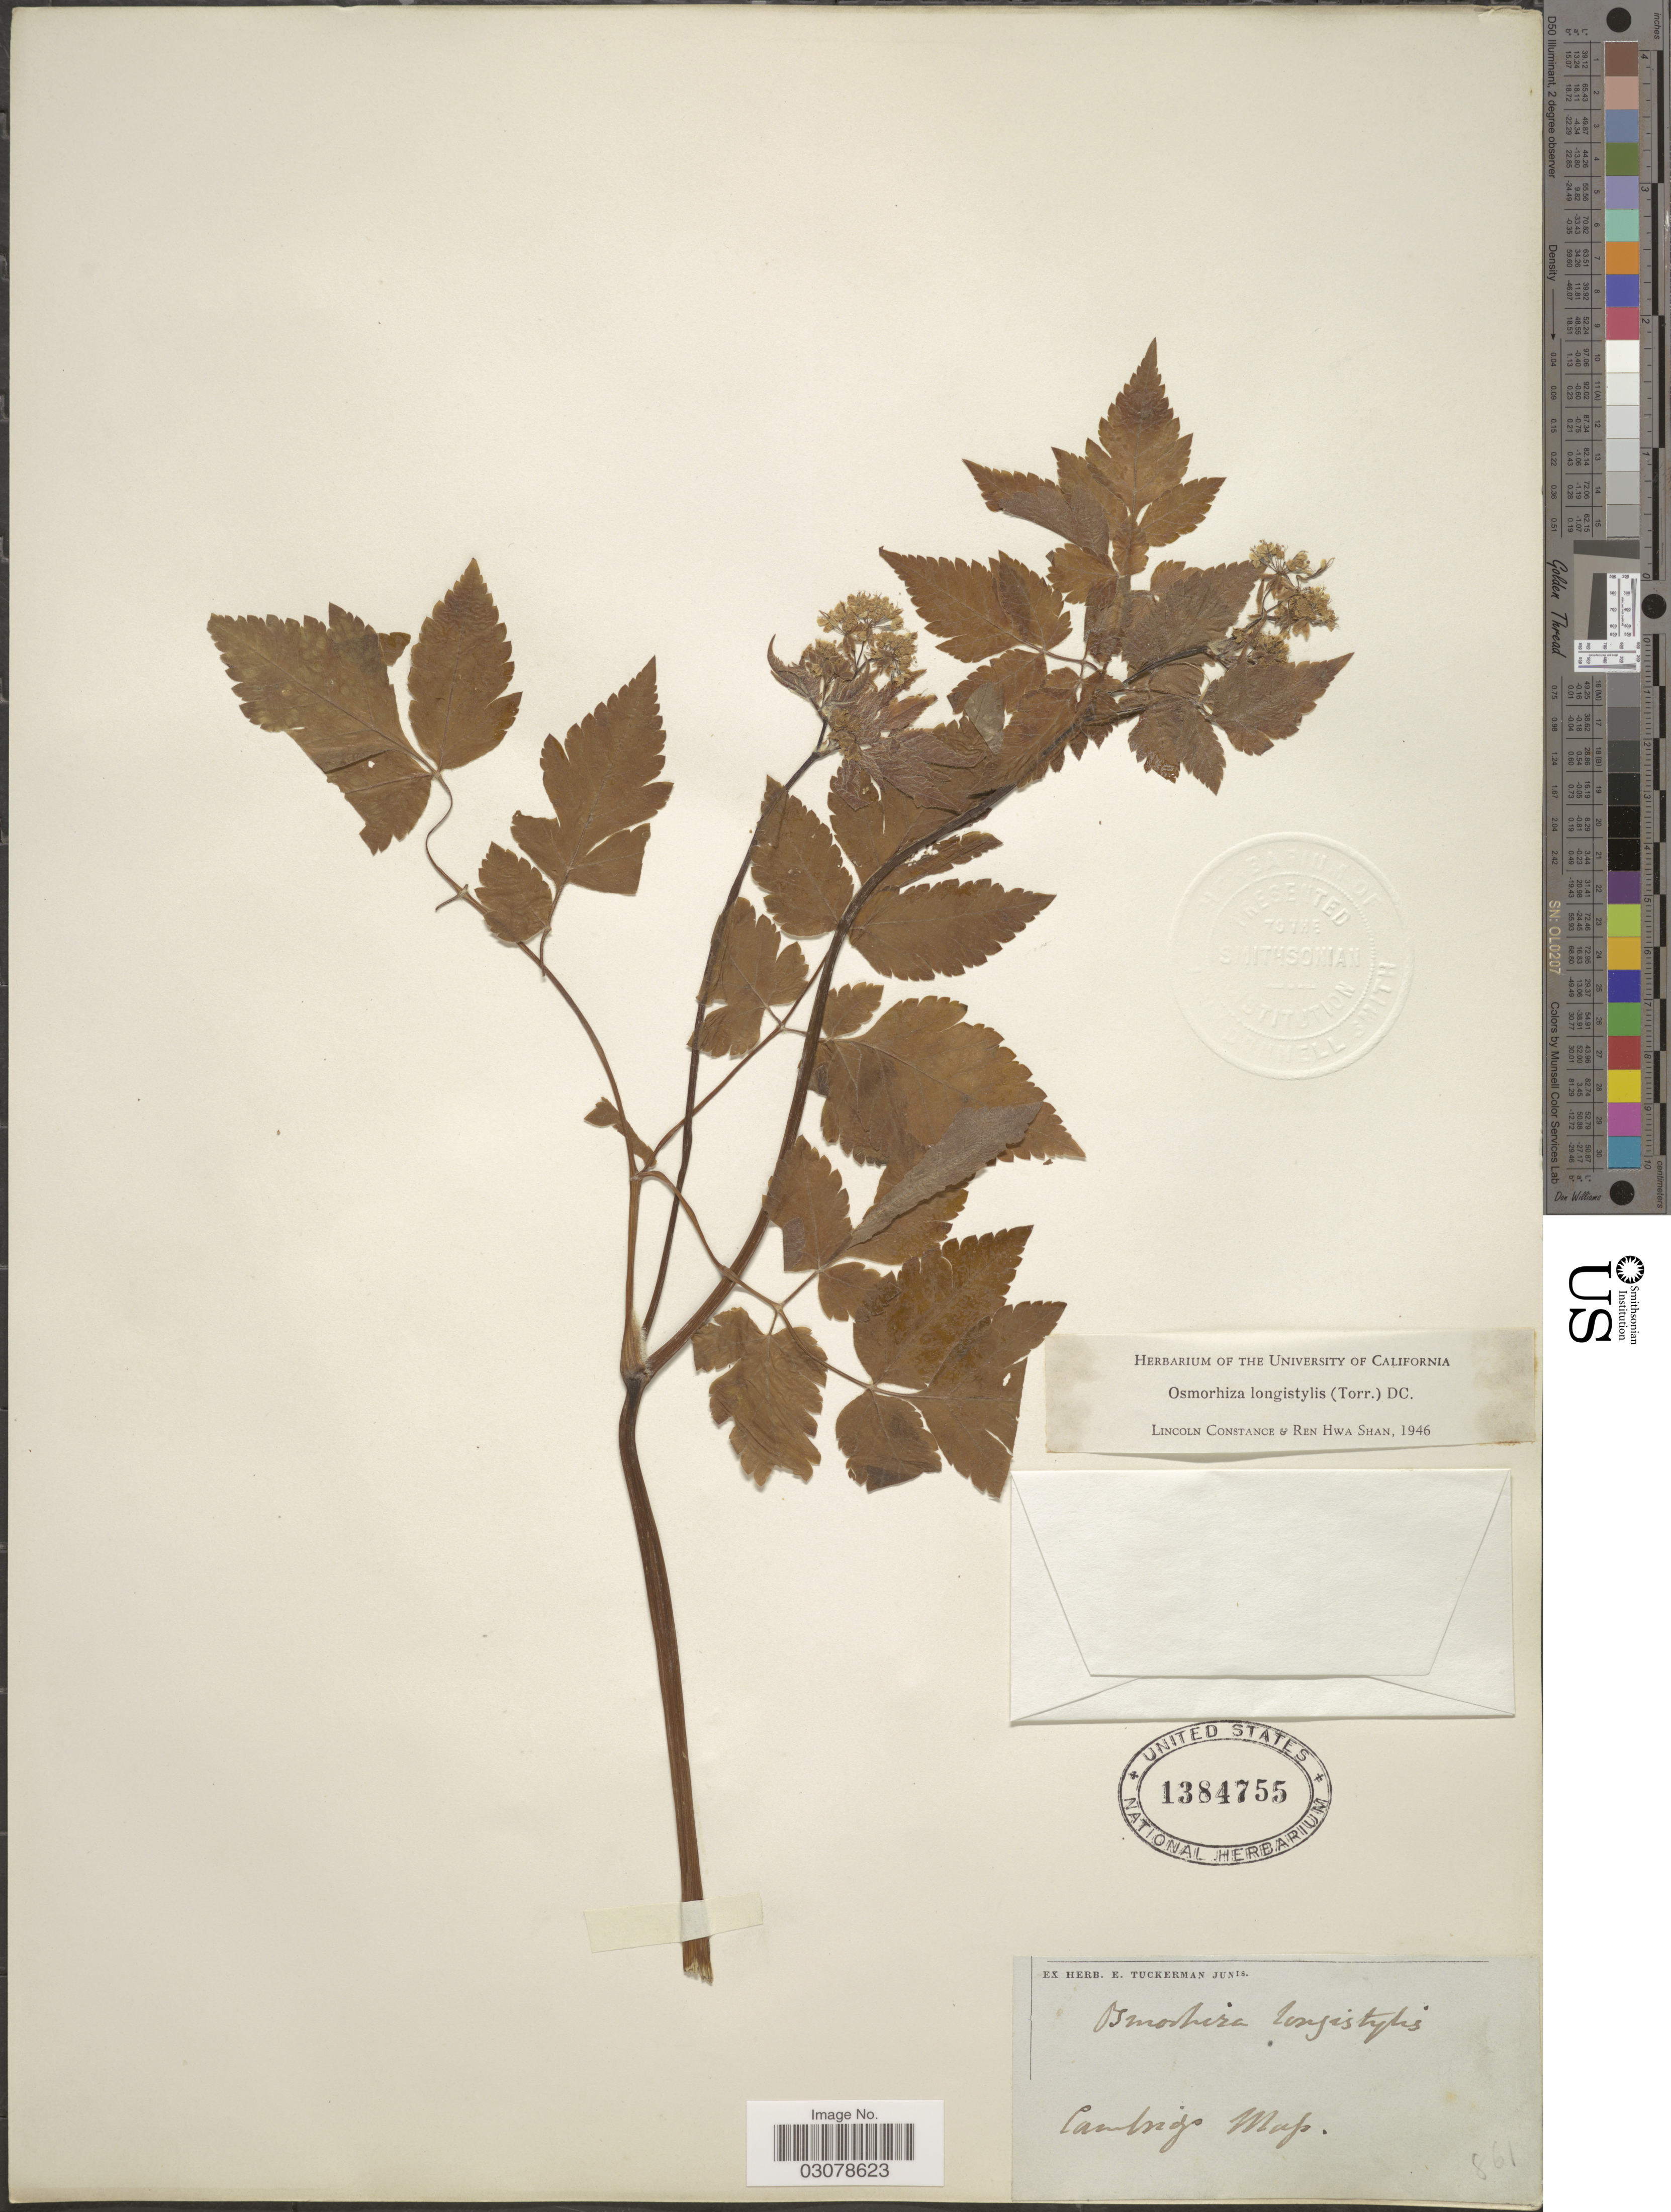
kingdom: Plantae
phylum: Tracheophyta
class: Magnoliopsida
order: Apiales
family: Apiaceae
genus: Osmorhiza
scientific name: Osmorhiza longistylis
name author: (Torr.) DC.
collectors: ex herb. E. Tuckerman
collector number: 861*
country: United States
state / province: Massachusetts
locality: Cambridge Mass.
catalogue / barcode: US 1384755